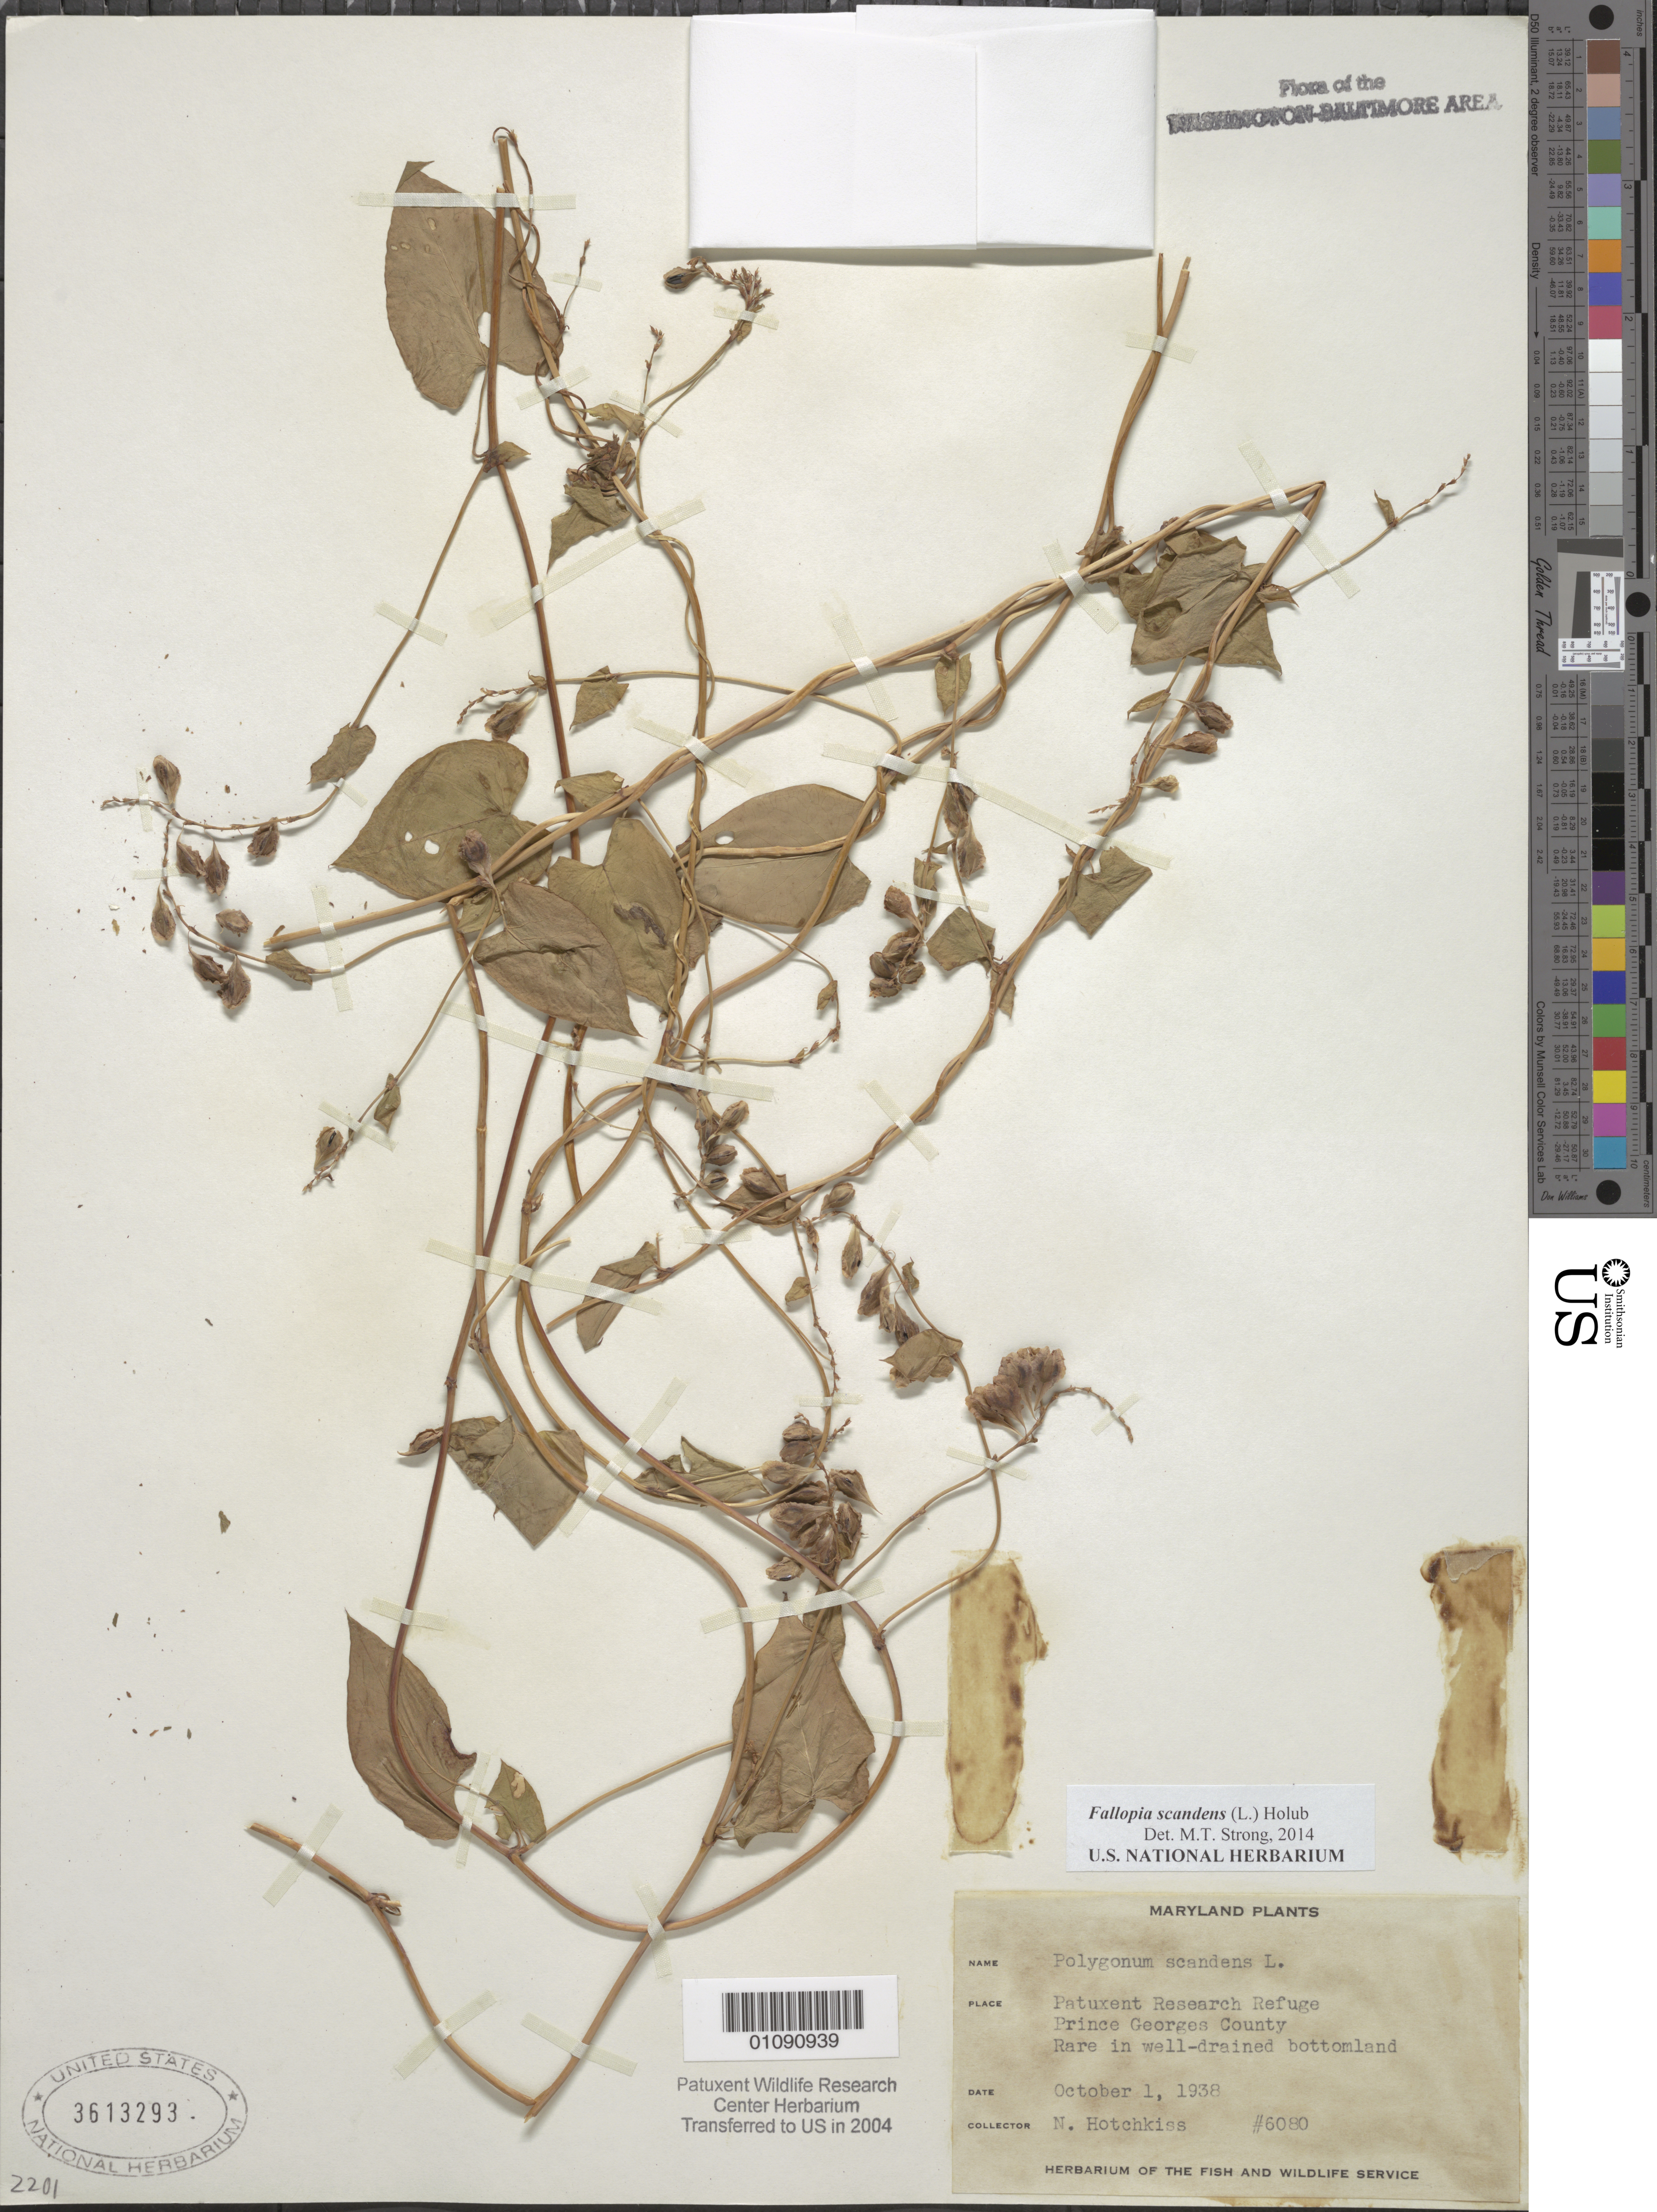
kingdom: Plantae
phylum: Tracheophyta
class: Magnoliopsida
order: Caryophyllales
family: Polygonaceae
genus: Fallopia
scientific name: Fallopia scandens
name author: (L.) Holub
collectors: N. Hotchkiss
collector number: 6080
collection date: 1938-10-01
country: United States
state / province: Maryland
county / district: Prince George's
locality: Patuxent Wildlife Refuge.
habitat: Rare in well-drained bottomland.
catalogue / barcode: US 3613293